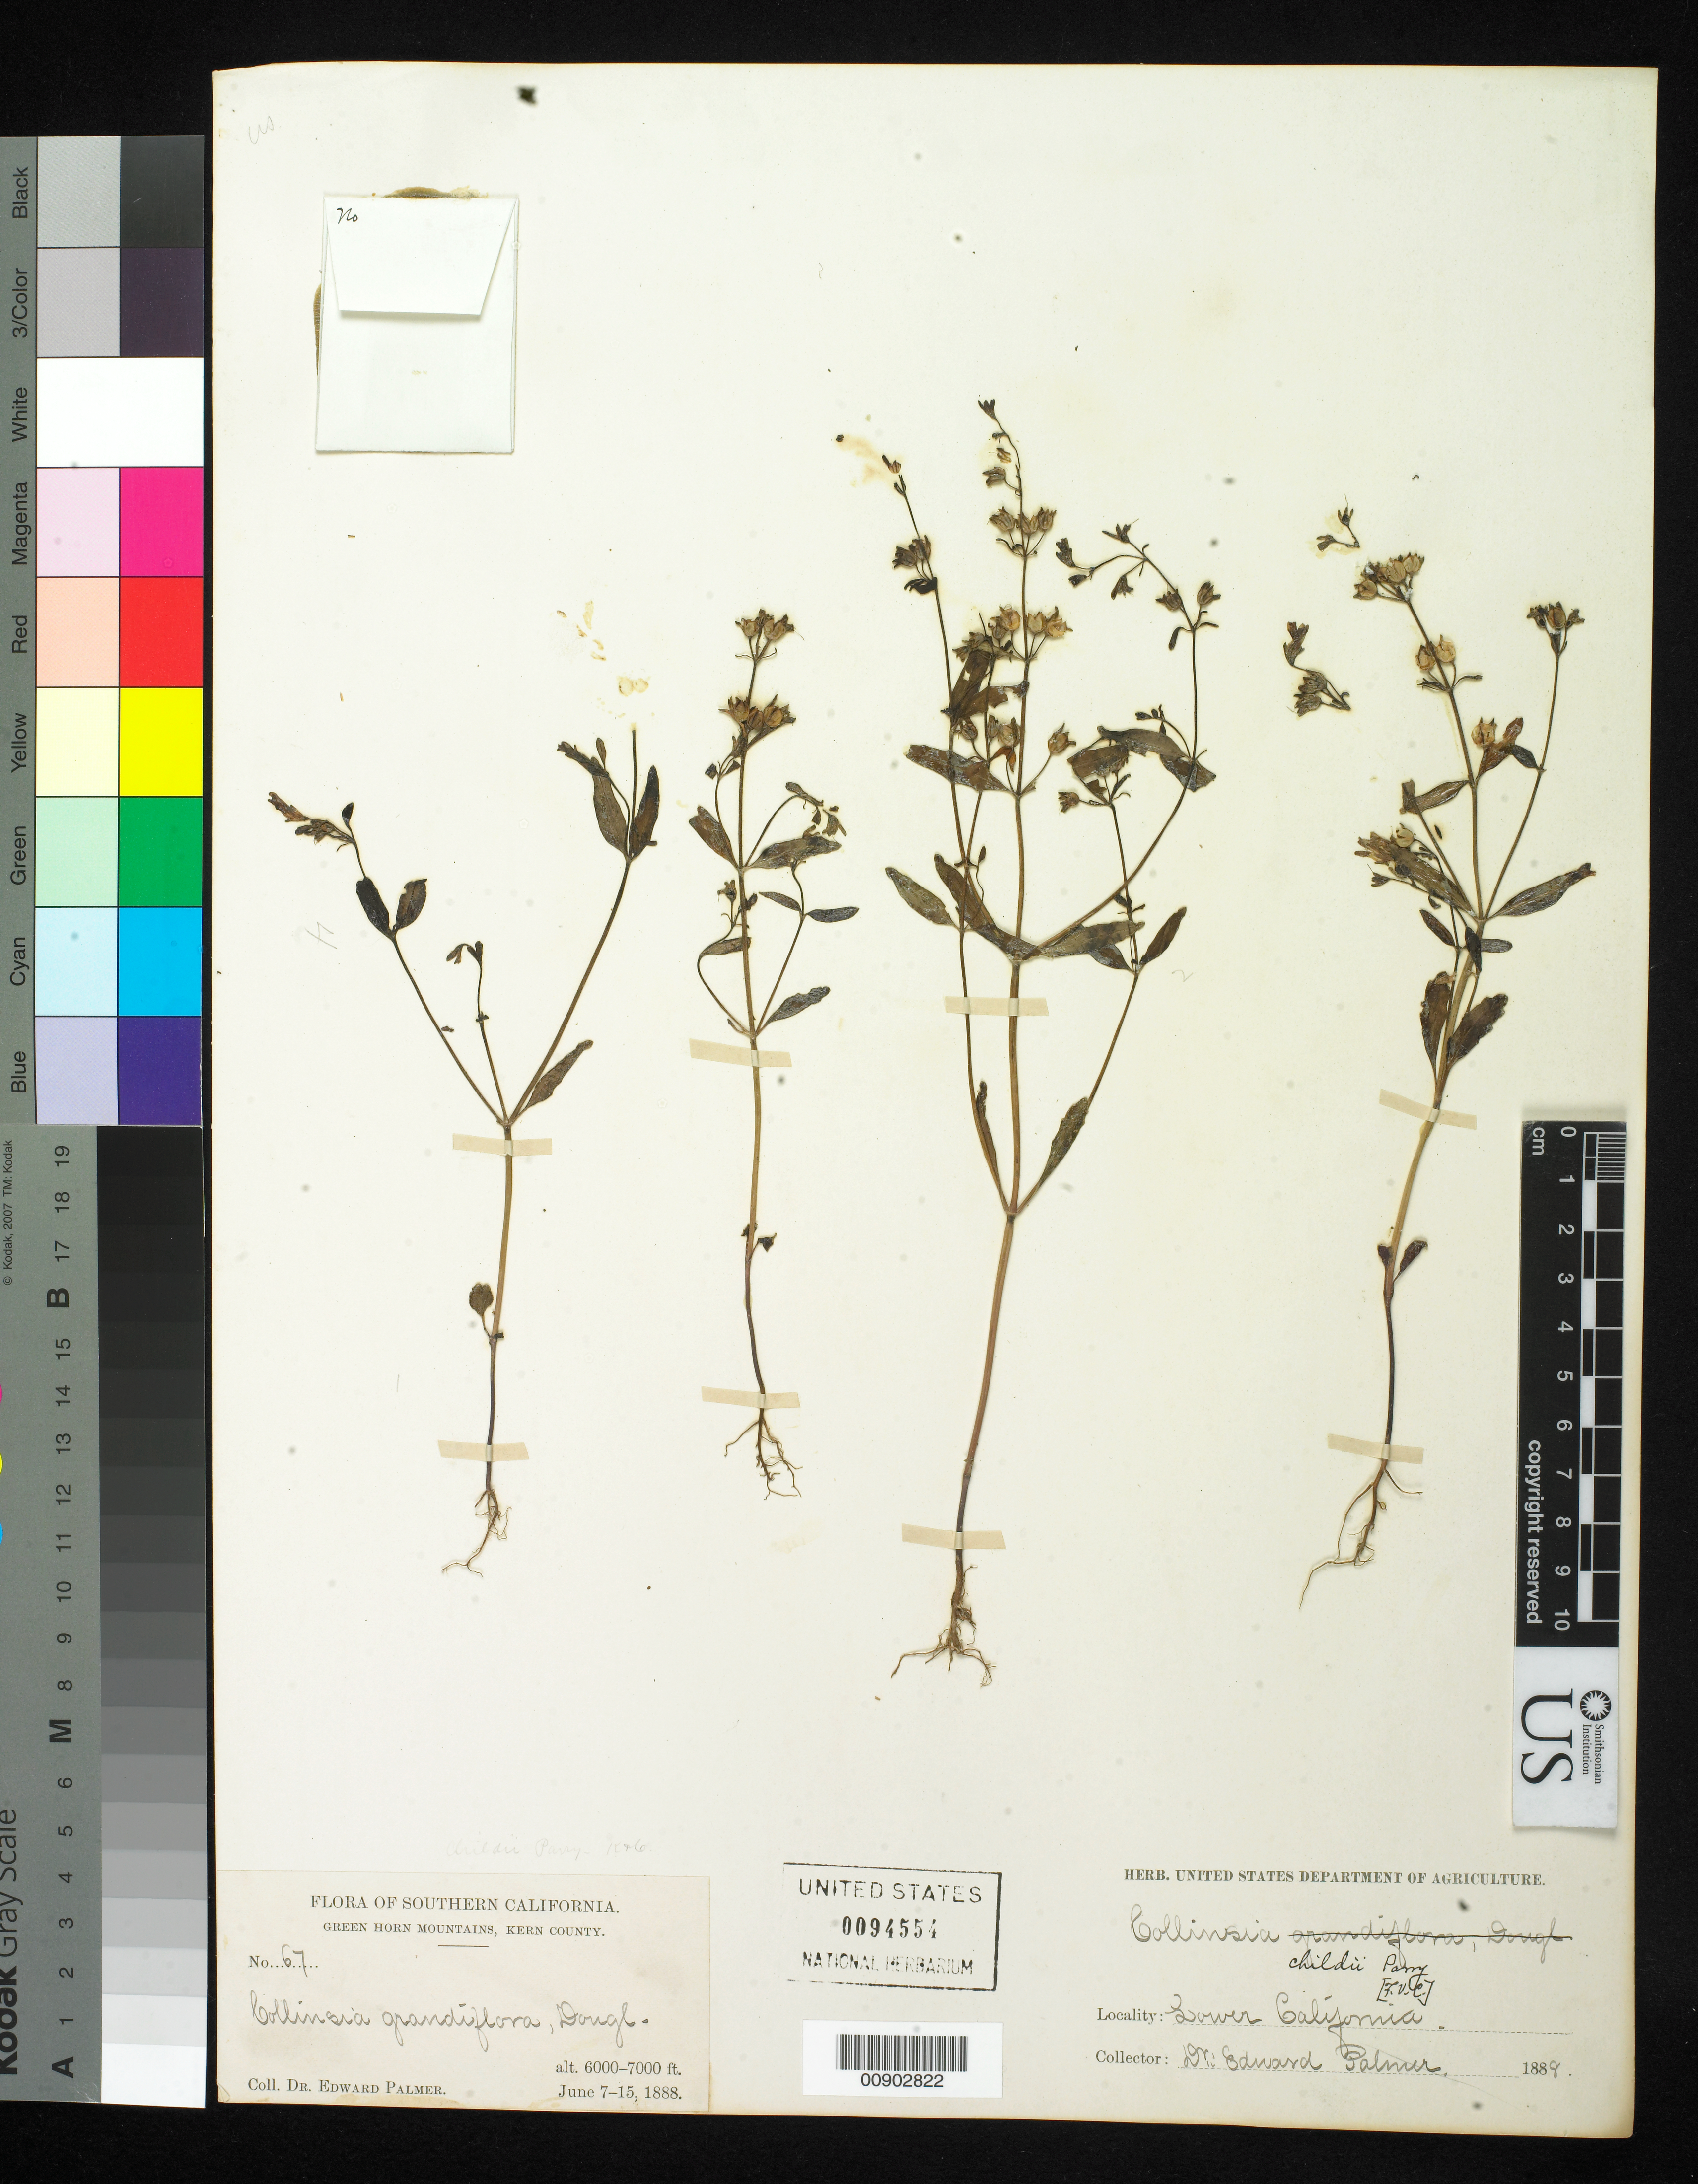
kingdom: Plantae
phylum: Tracheophyta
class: Magnoliopsida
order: Lamiales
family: Plantaginaceae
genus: Collinsia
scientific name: Collinsia childii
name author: Parry ex A. Gray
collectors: E. Palmer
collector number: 67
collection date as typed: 07 Jun 1888 to 15 Jun 1888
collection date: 1888-06-07/1888-06-15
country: United States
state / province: California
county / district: Kern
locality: Green Horn Mountains, Kern County, California.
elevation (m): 1829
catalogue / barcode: US 94554